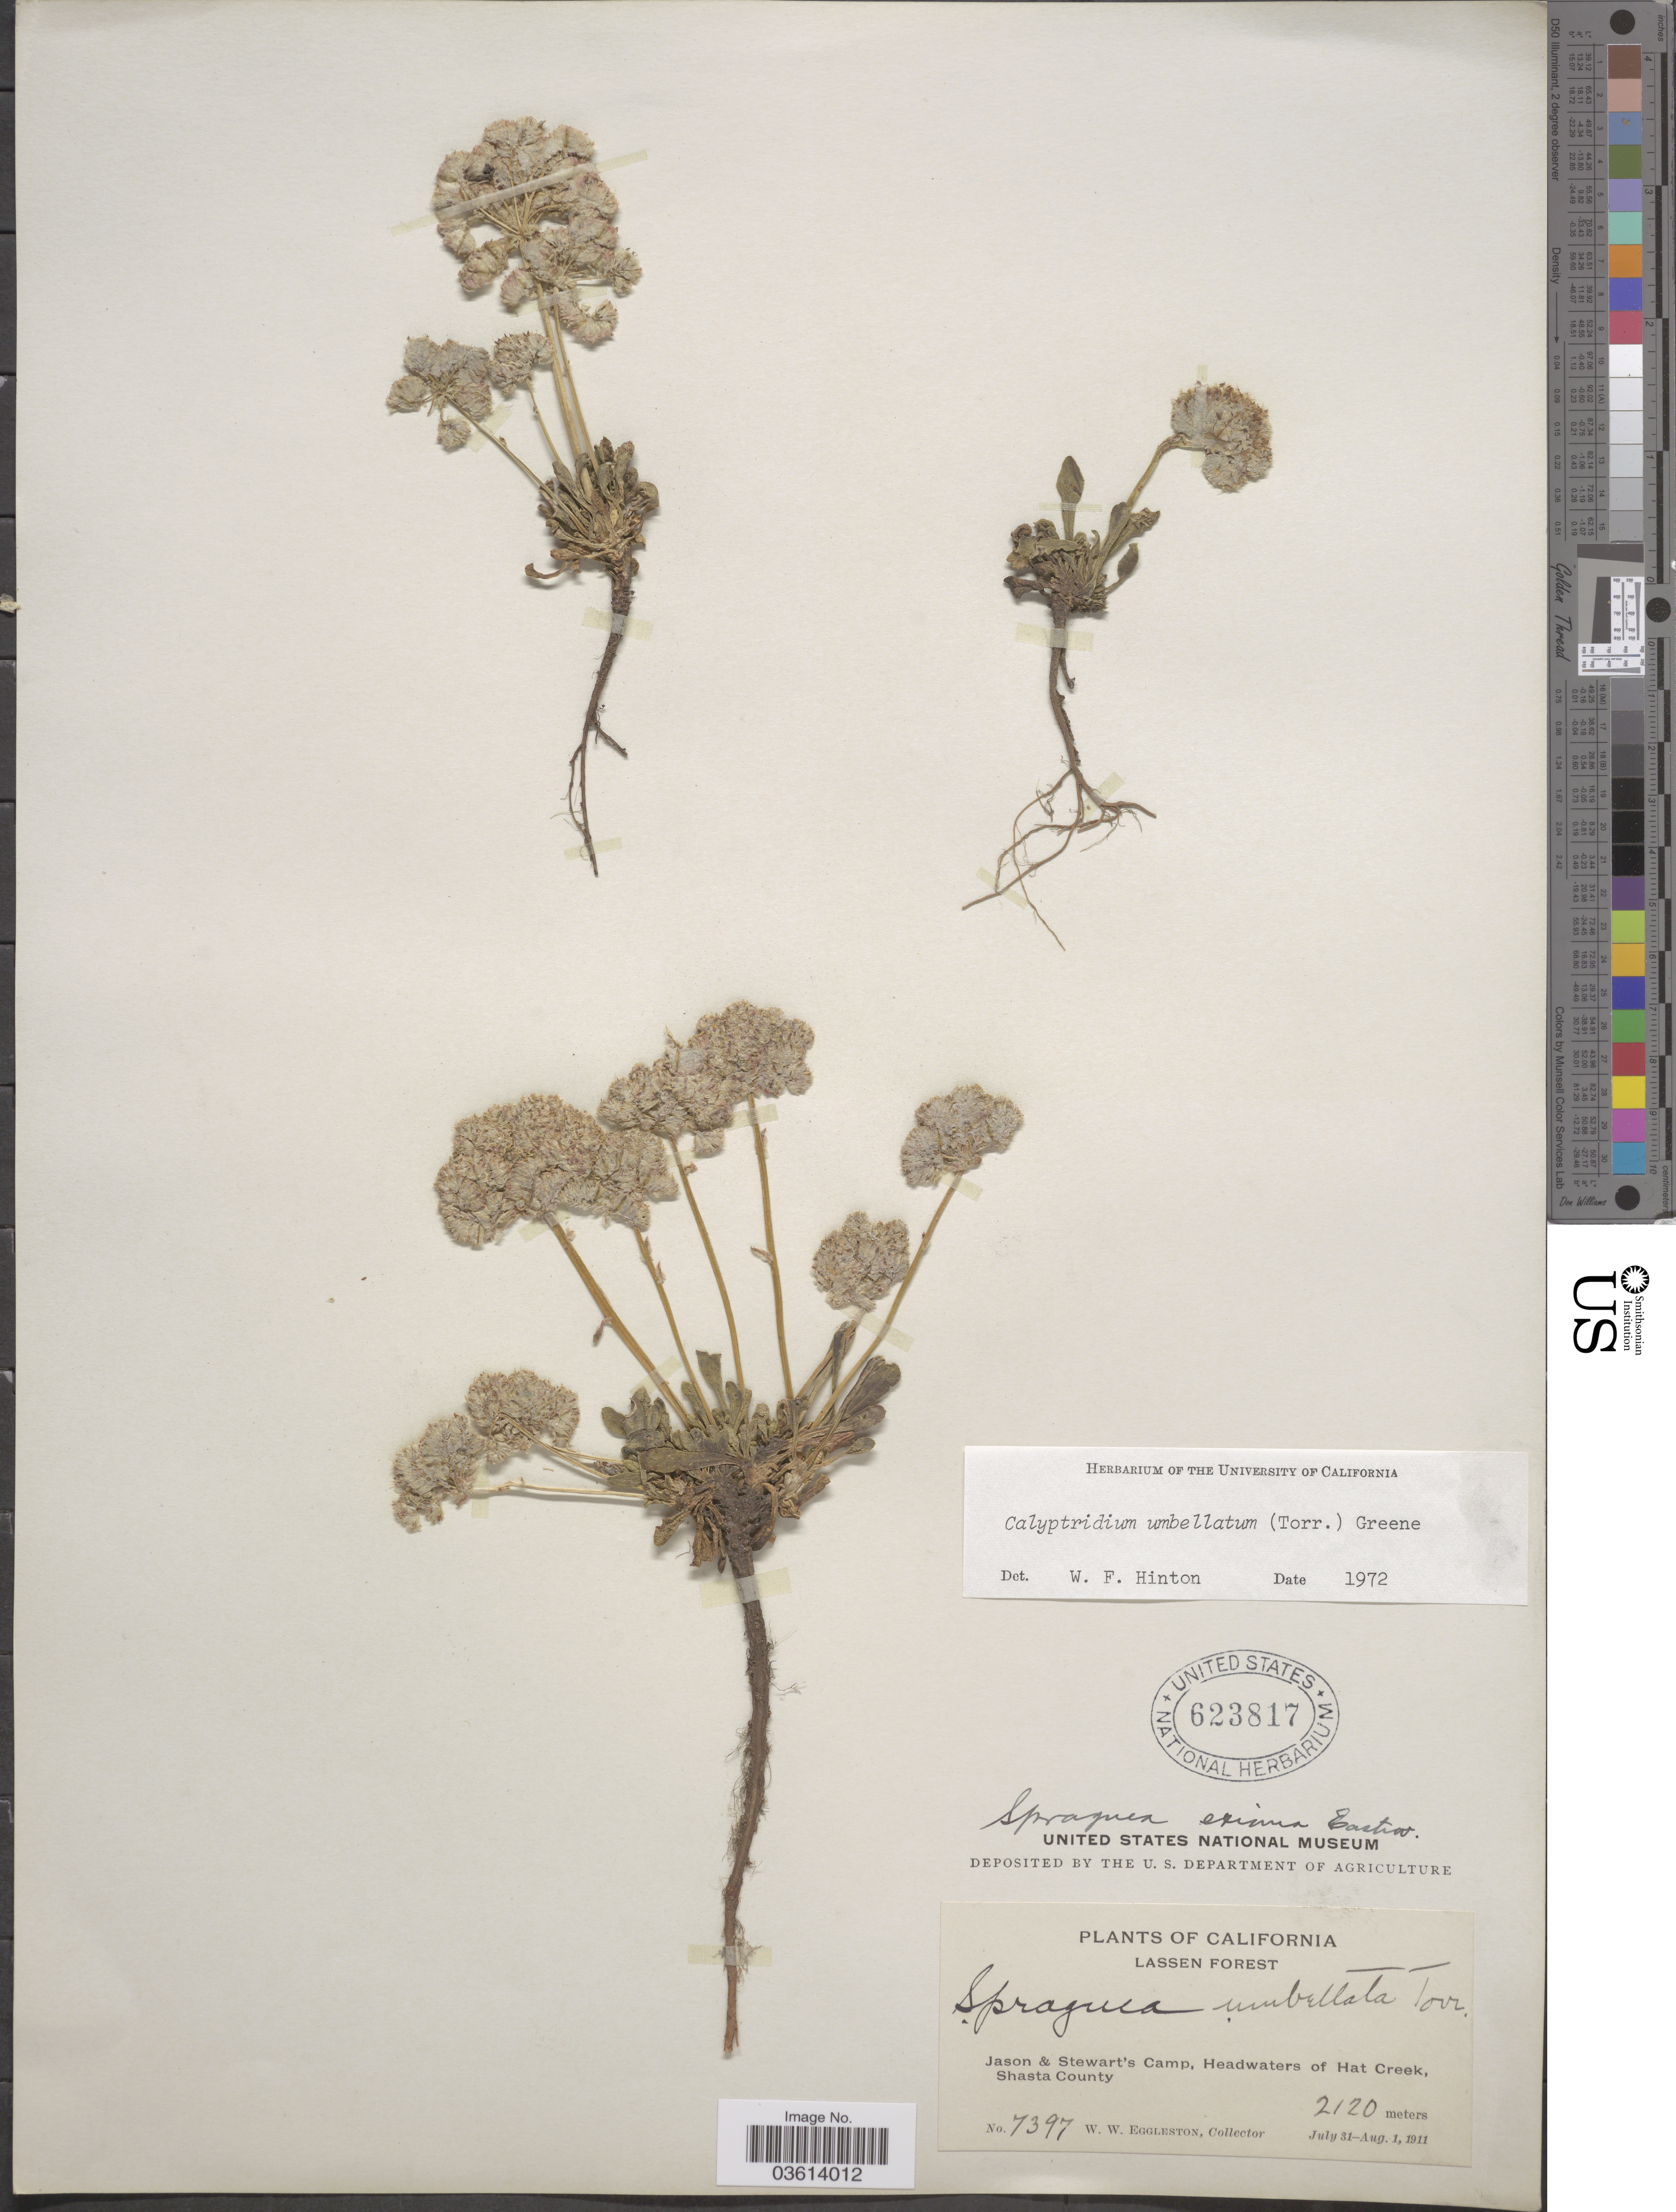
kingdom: Plantae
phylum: Tracheophyta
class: Magnoliopsida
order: Caryophyllales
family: Montiaceae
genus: Calyptridium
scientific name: Calyptridium umbellatum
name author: (Torr.) Greene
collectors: W. W. Eggleston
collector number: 7397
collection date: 1911-07-31/1911-08-01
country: United States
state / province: California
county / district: Shasta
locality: Lassen Forest. Jason & Stewart's Camp, Headwaters of Hat Creek, Shasta County.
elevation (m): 2120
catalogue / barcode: US 623817